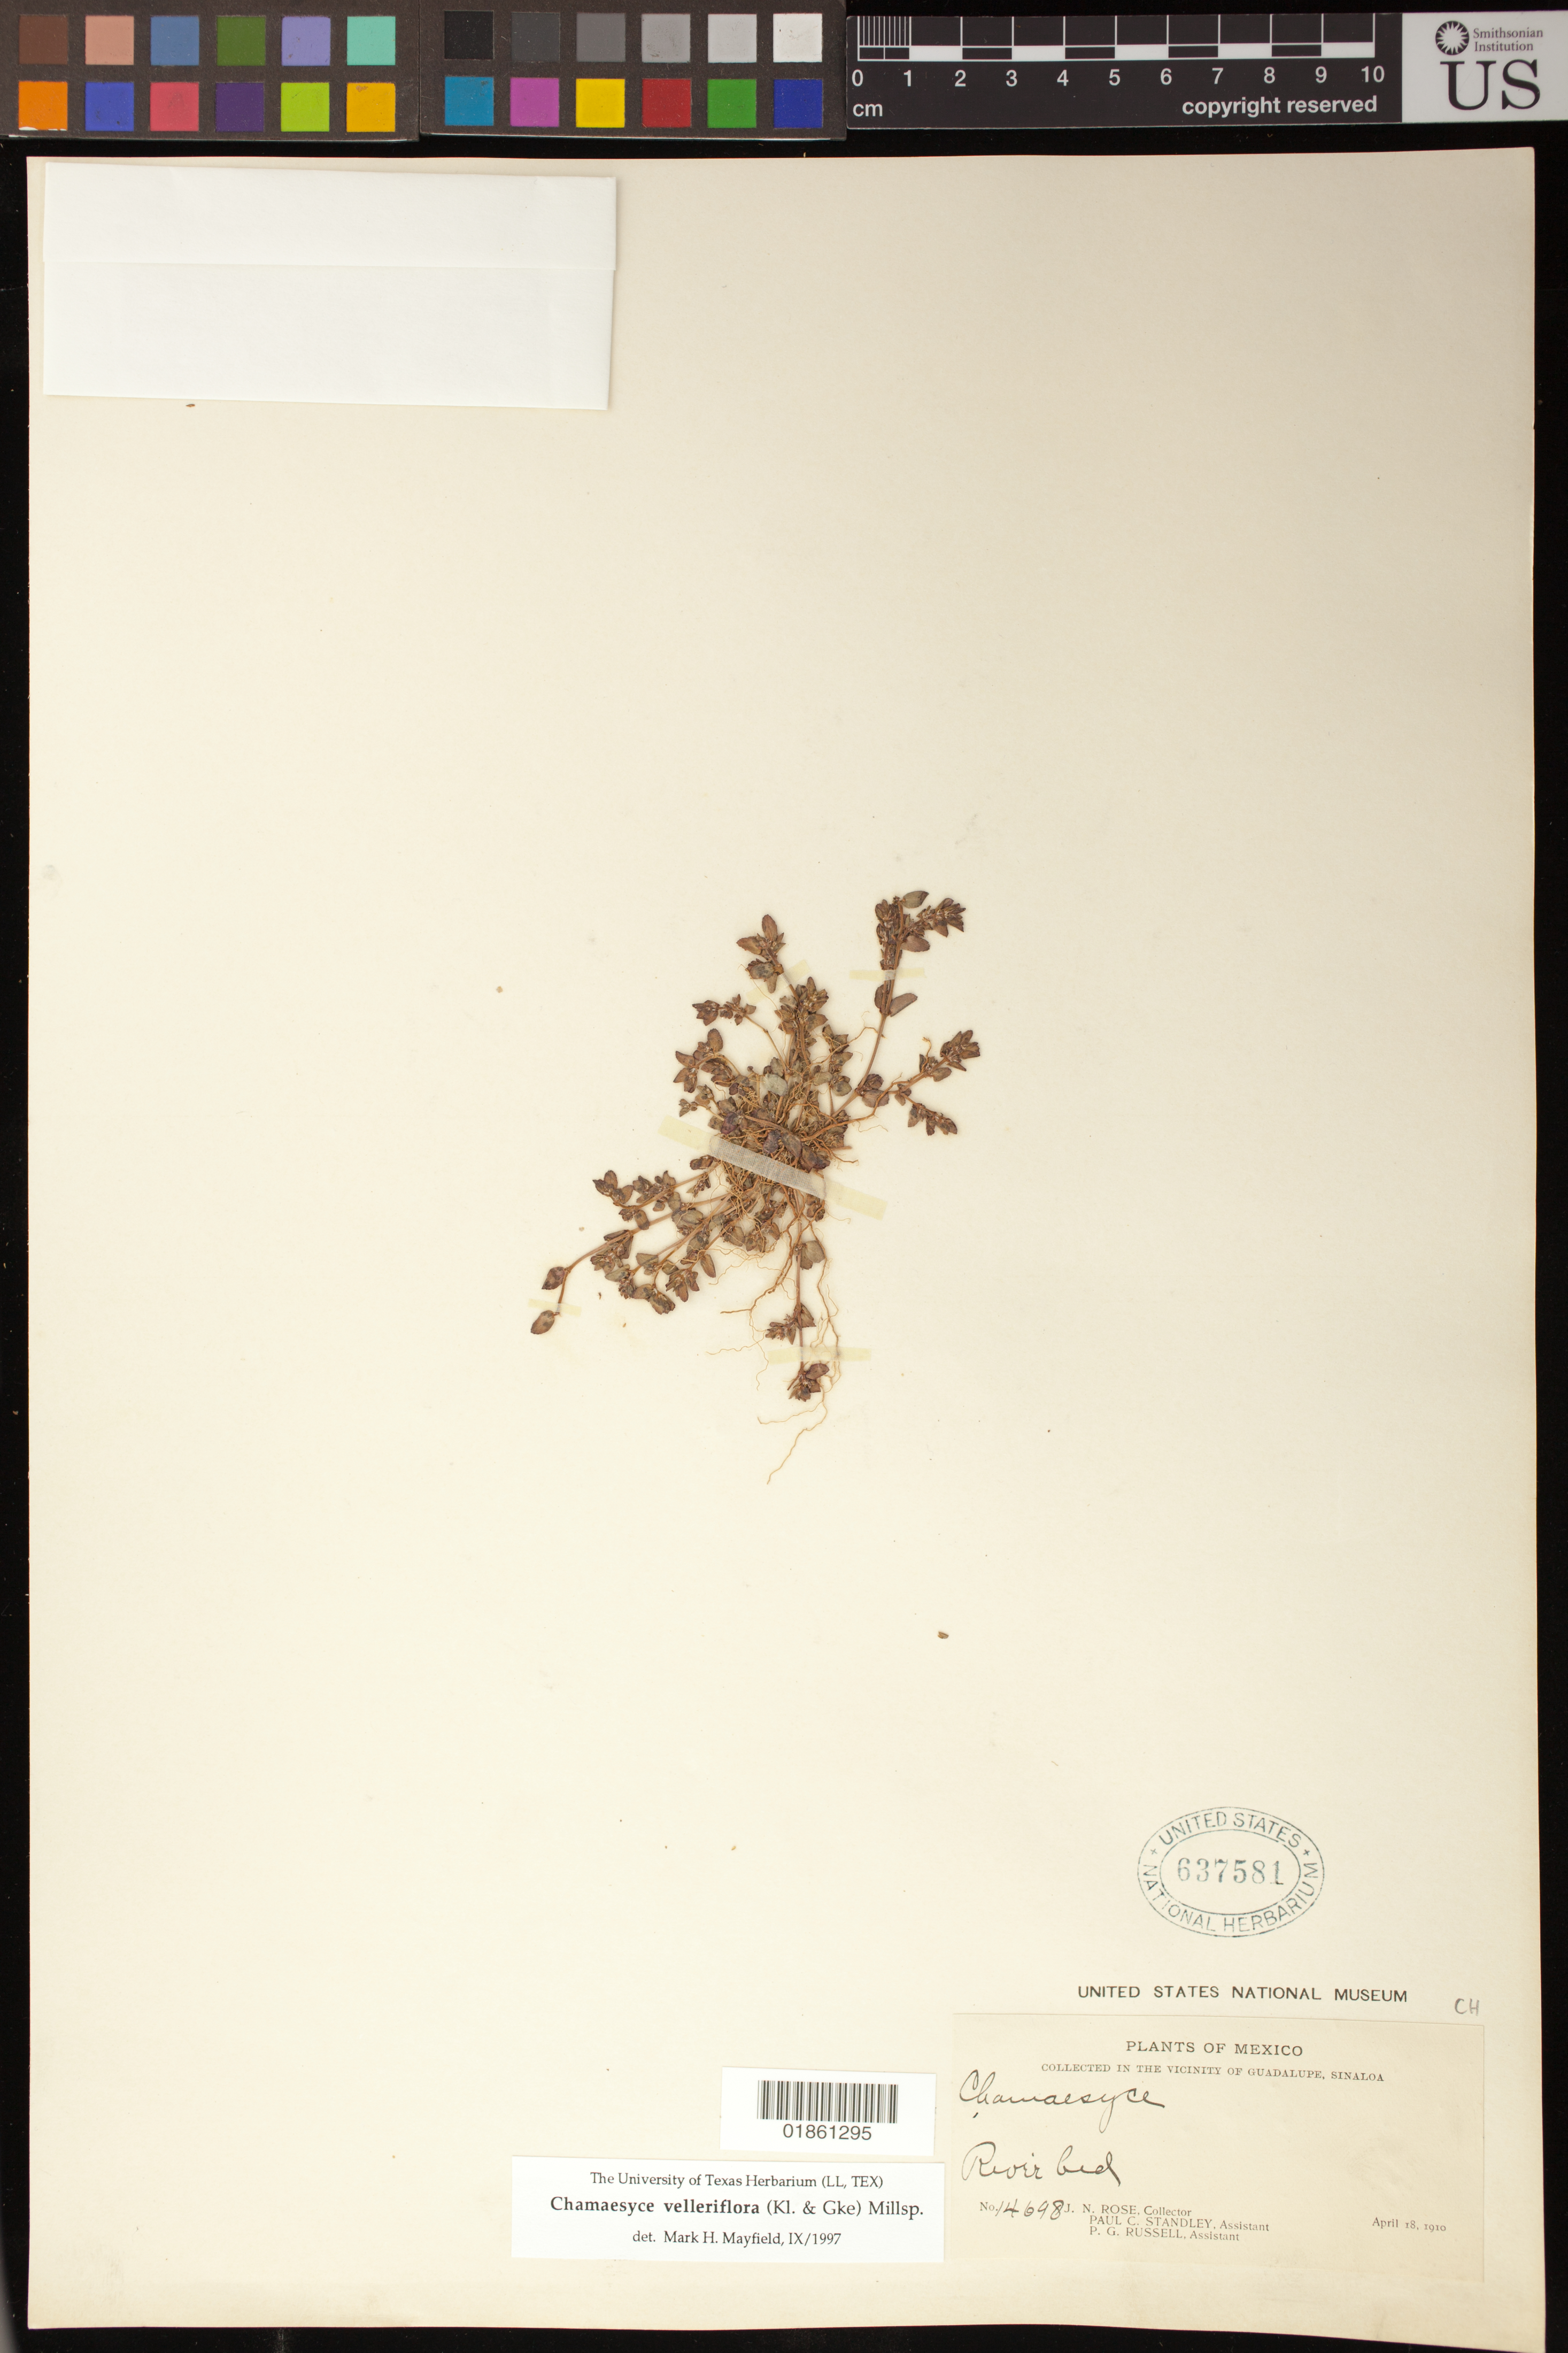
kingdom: Plantae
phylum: Tracheophyta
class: Magnoliopsida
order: Malpighiales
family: Euphorbiaceae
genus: Euphorbia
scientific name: Euphorbia velleriflora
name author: (Klotzsch & Garcke) Boiss.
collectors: J. N. Rose, P. C. Standley & P. G. Russell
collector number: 14698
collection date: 1910-04-18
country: Mexico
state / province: Sinaloa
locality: The vicinity of Guadalupe.; River bed.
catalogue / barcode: US 637581